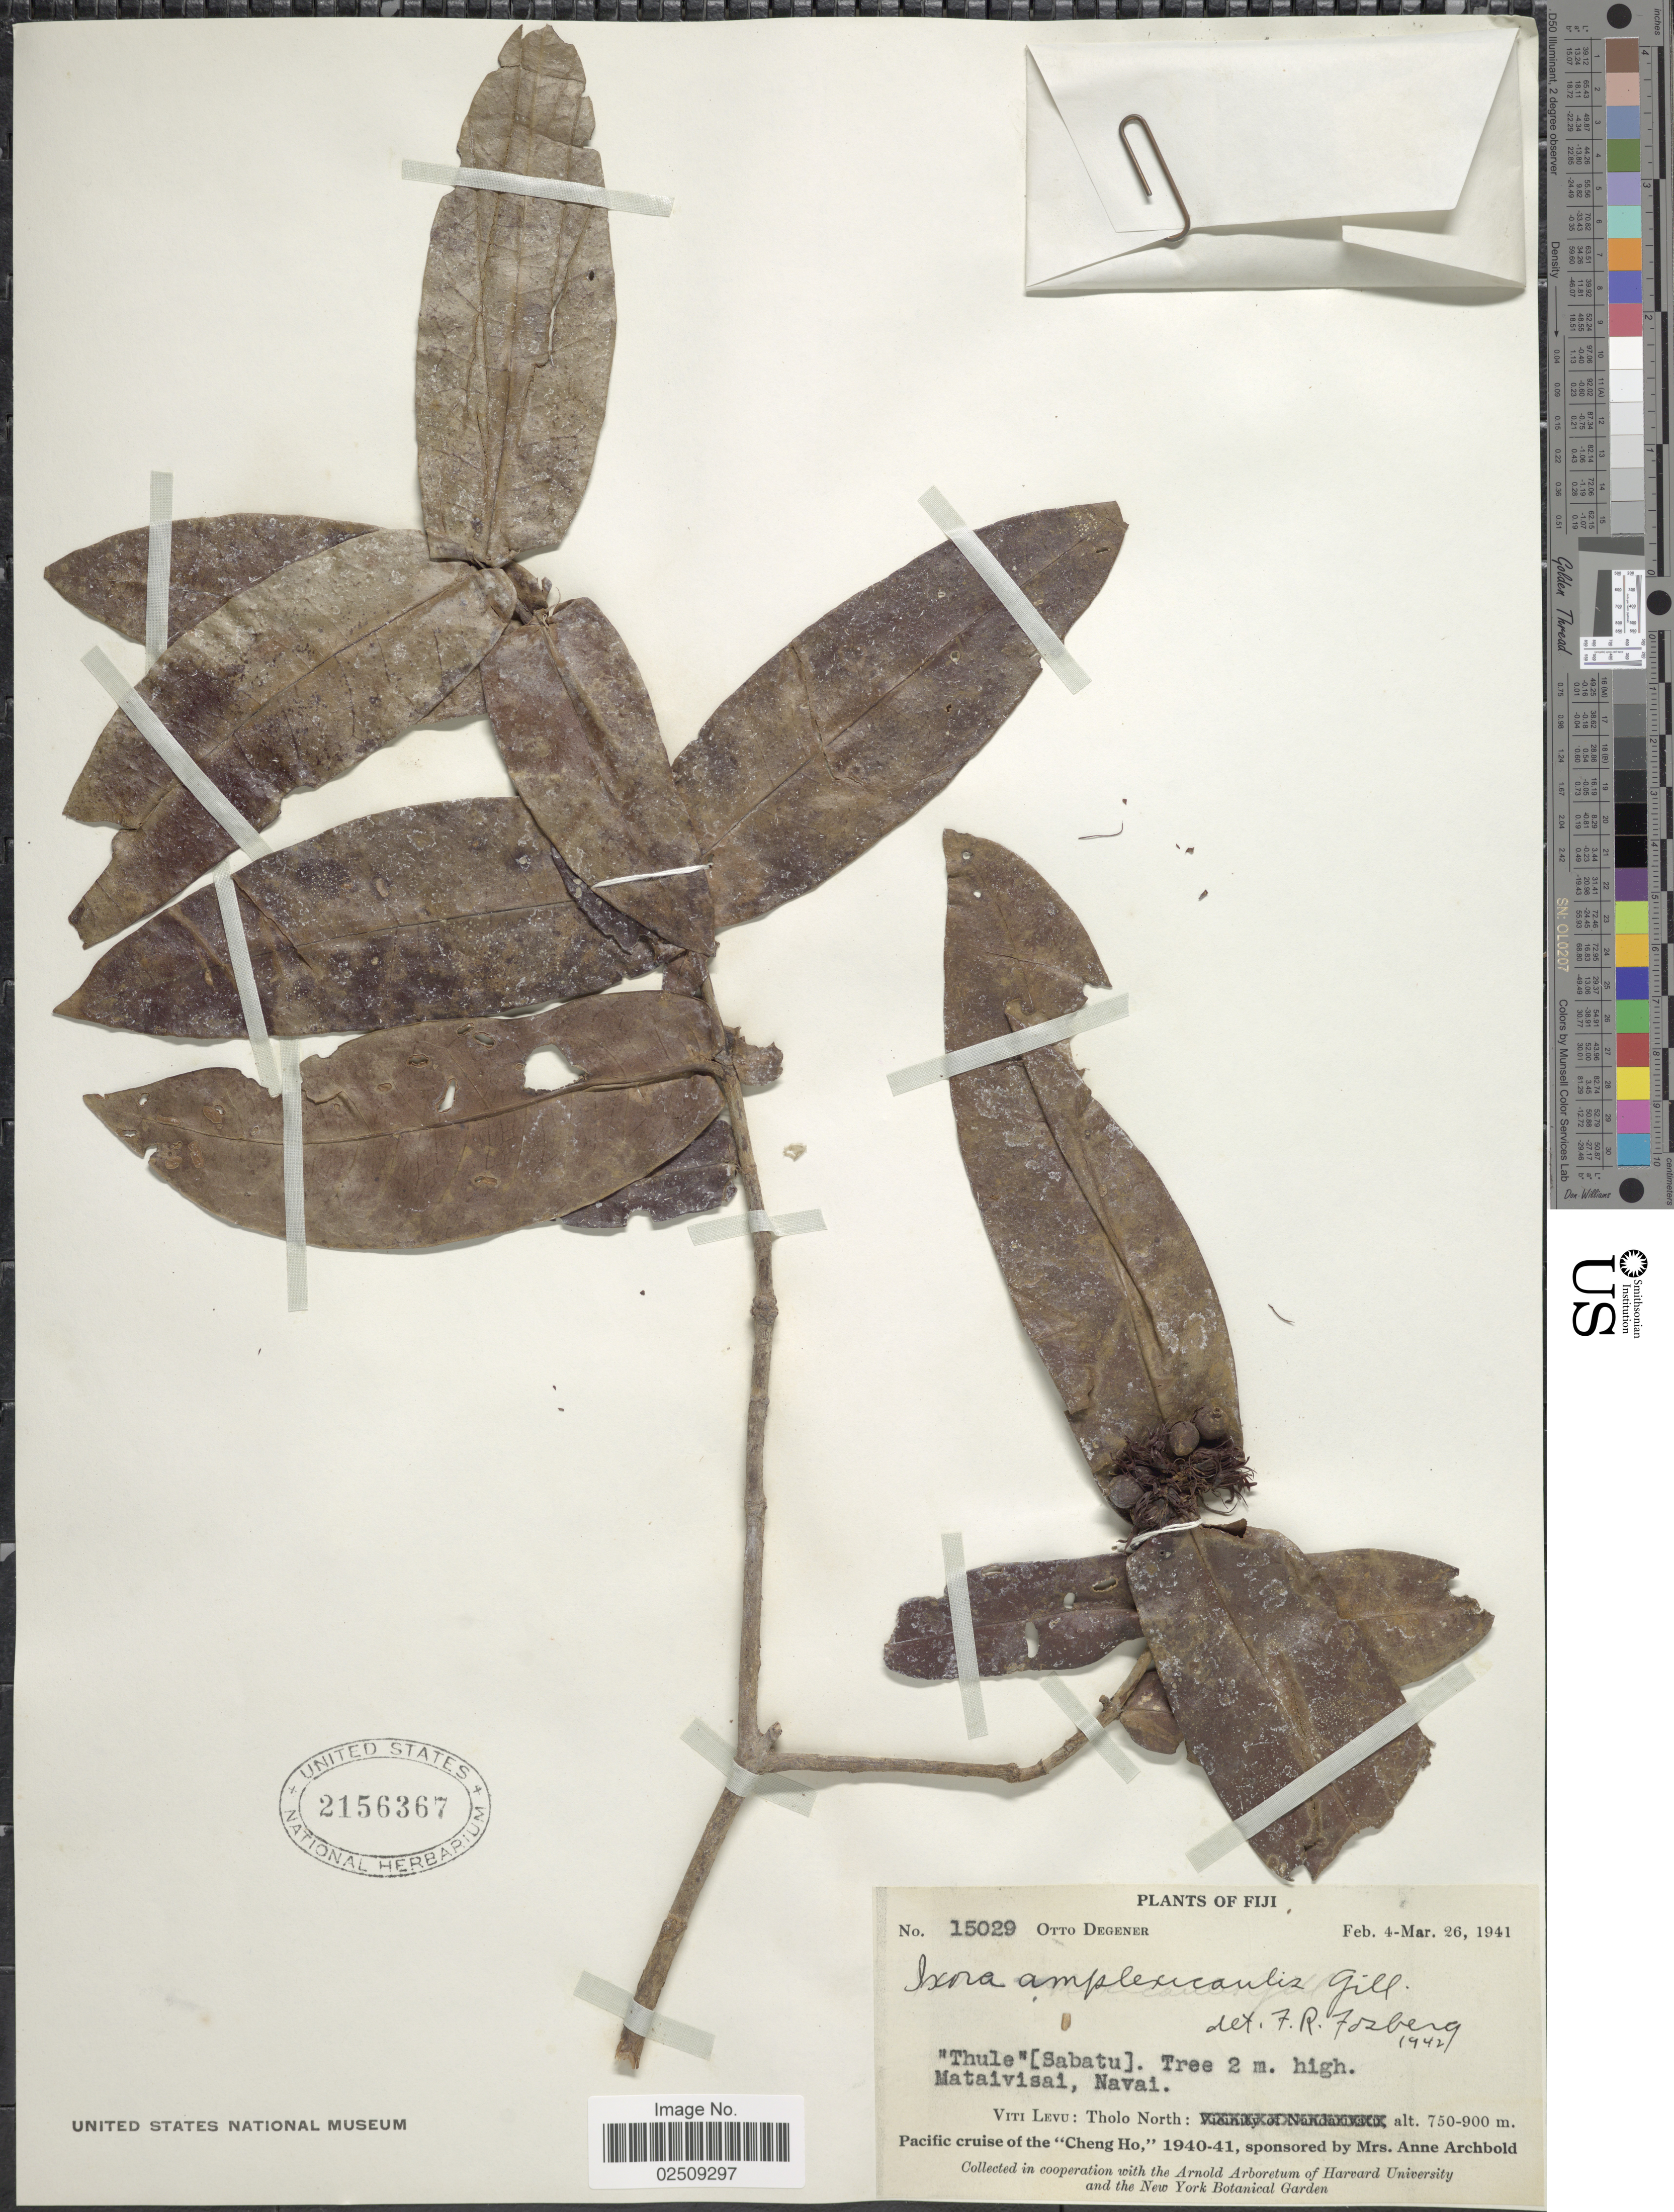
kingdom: Plantae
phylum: Tracheophyta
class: Magnoliopsida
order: Gentianales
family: Rubiaceae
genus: Ixora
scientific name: Ixora amplexicaulis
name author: Gillespie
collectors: O. Degener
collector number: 15029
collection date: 1941-02-04/1941-03-26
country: Fiji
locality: Thule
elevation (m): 750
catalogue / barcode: US 2156367